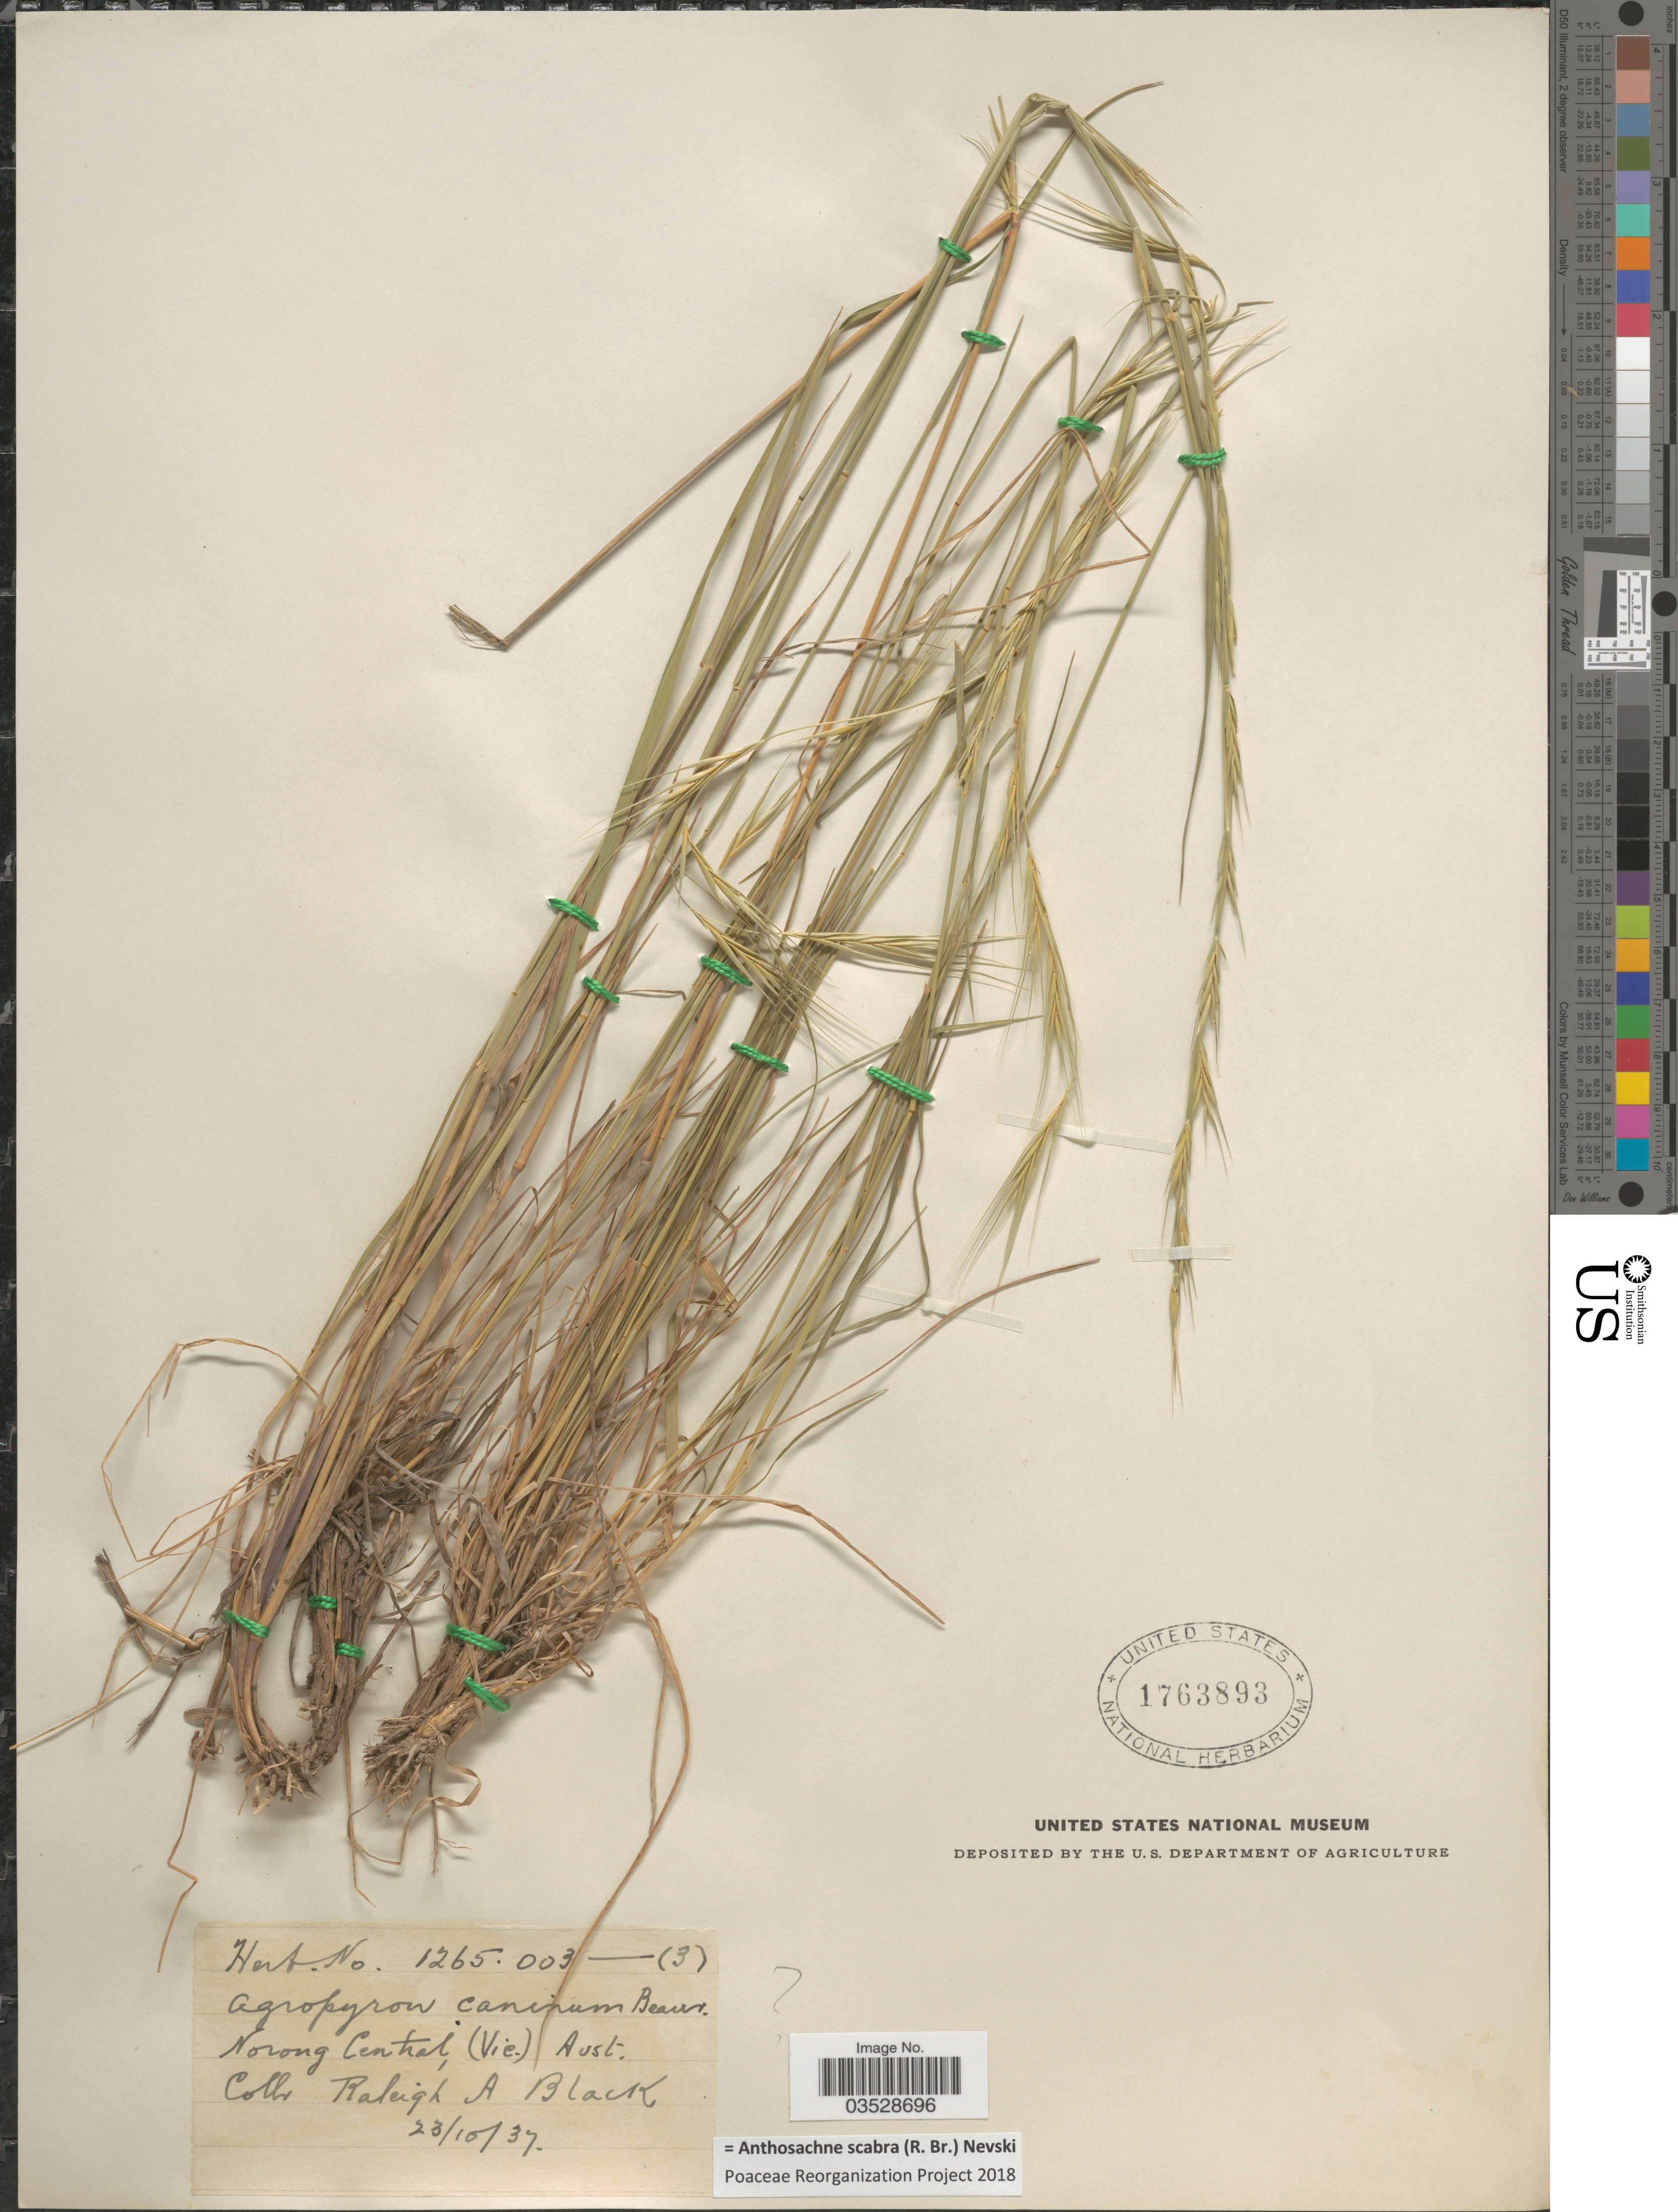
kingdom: Plantae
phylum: Tracheophyta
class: Liliopsida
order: Poales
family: Poaceae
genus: Anthosachne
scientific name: Anthosachne scabra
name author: (R. Br.) Nevski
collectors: R. A. Black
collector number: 1265.003-(3)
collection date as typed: Transcribed d/m/y: 23/10/37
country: Australia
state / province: Victoria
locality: Norong Central, (Vic.).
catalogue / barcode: US 1763893